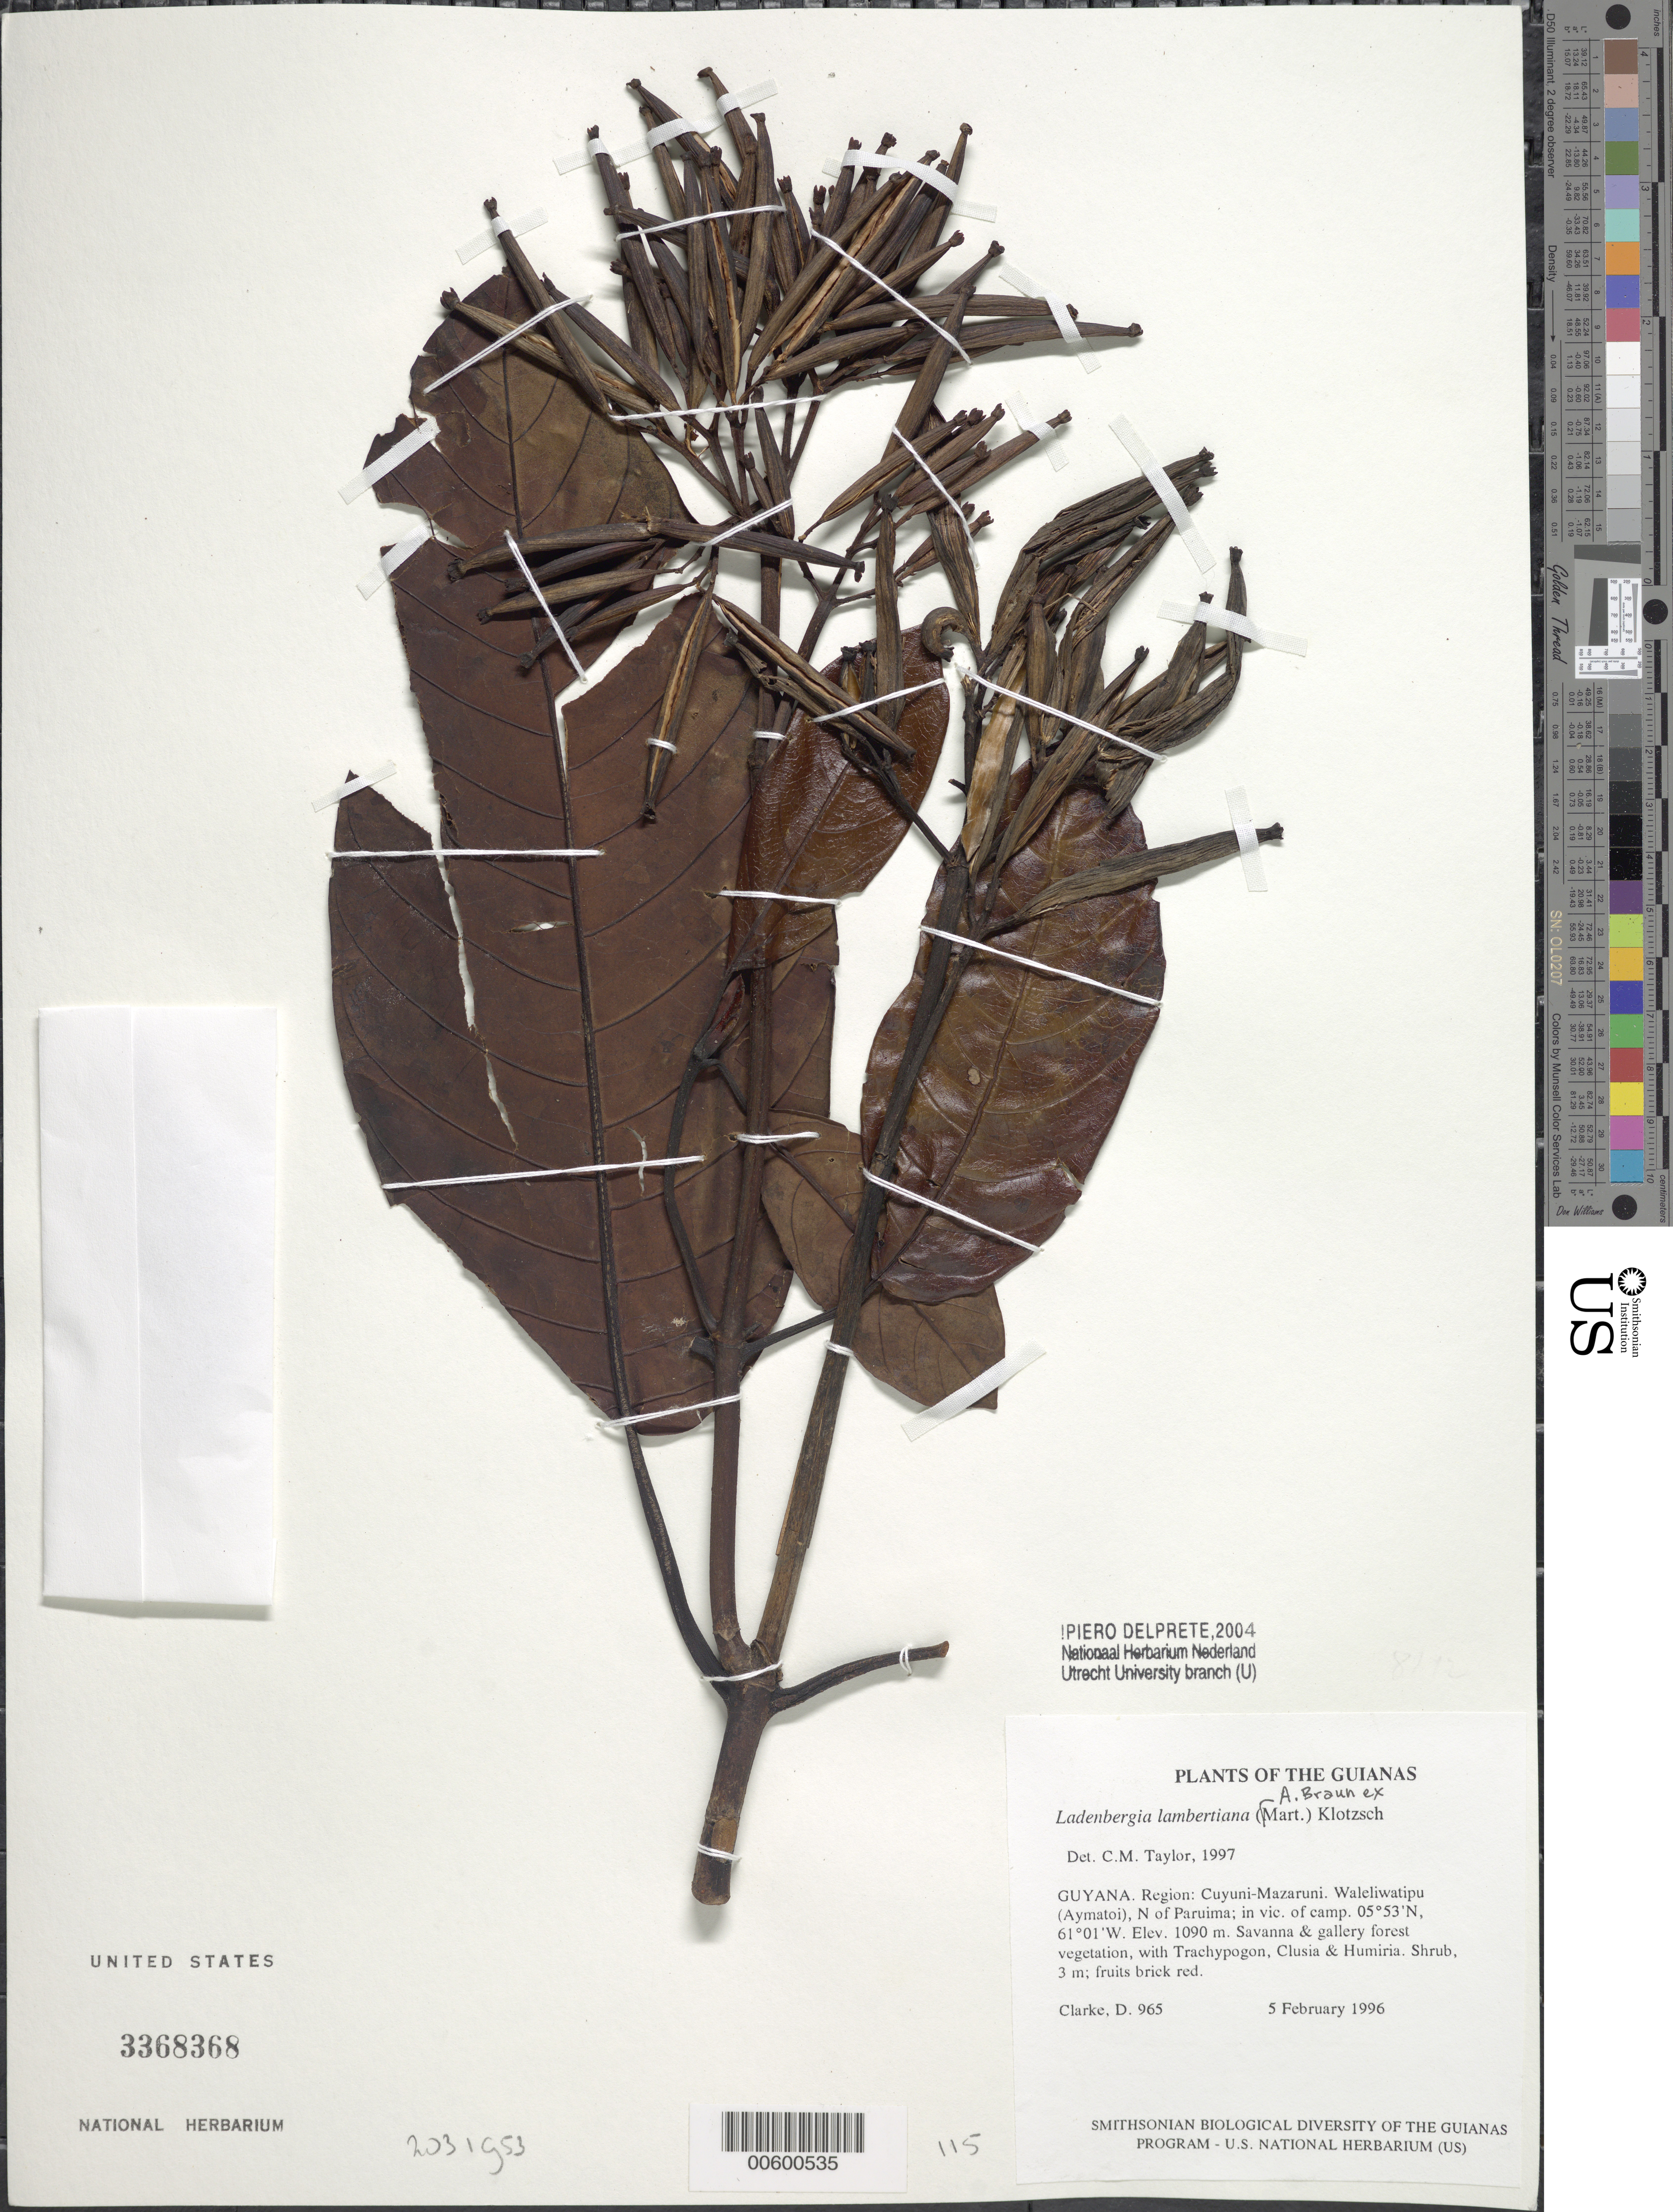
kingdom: Plantae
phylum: Tracheophyta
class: Magnoliopsida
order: Gentianales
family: Rubiaceae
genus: Ladenbergia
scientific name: Ladenbergia lambertiana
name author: (A. Braun ex Mart.) Klotzsch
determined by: Taylor, Charlotte M.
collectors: H. D. Clarke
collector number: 965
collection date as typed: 5 February 1996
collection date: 1996-02-05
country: Guyana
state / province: Cuyuni-Mazaruni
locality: Waleliwatipu (Aymatoi), N of Paruima; in vic. of camp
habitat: Savanna & gallery forest vegetation, with Trachypogon, Clusia & Humiria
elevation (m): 1090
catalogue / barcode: US 3368368